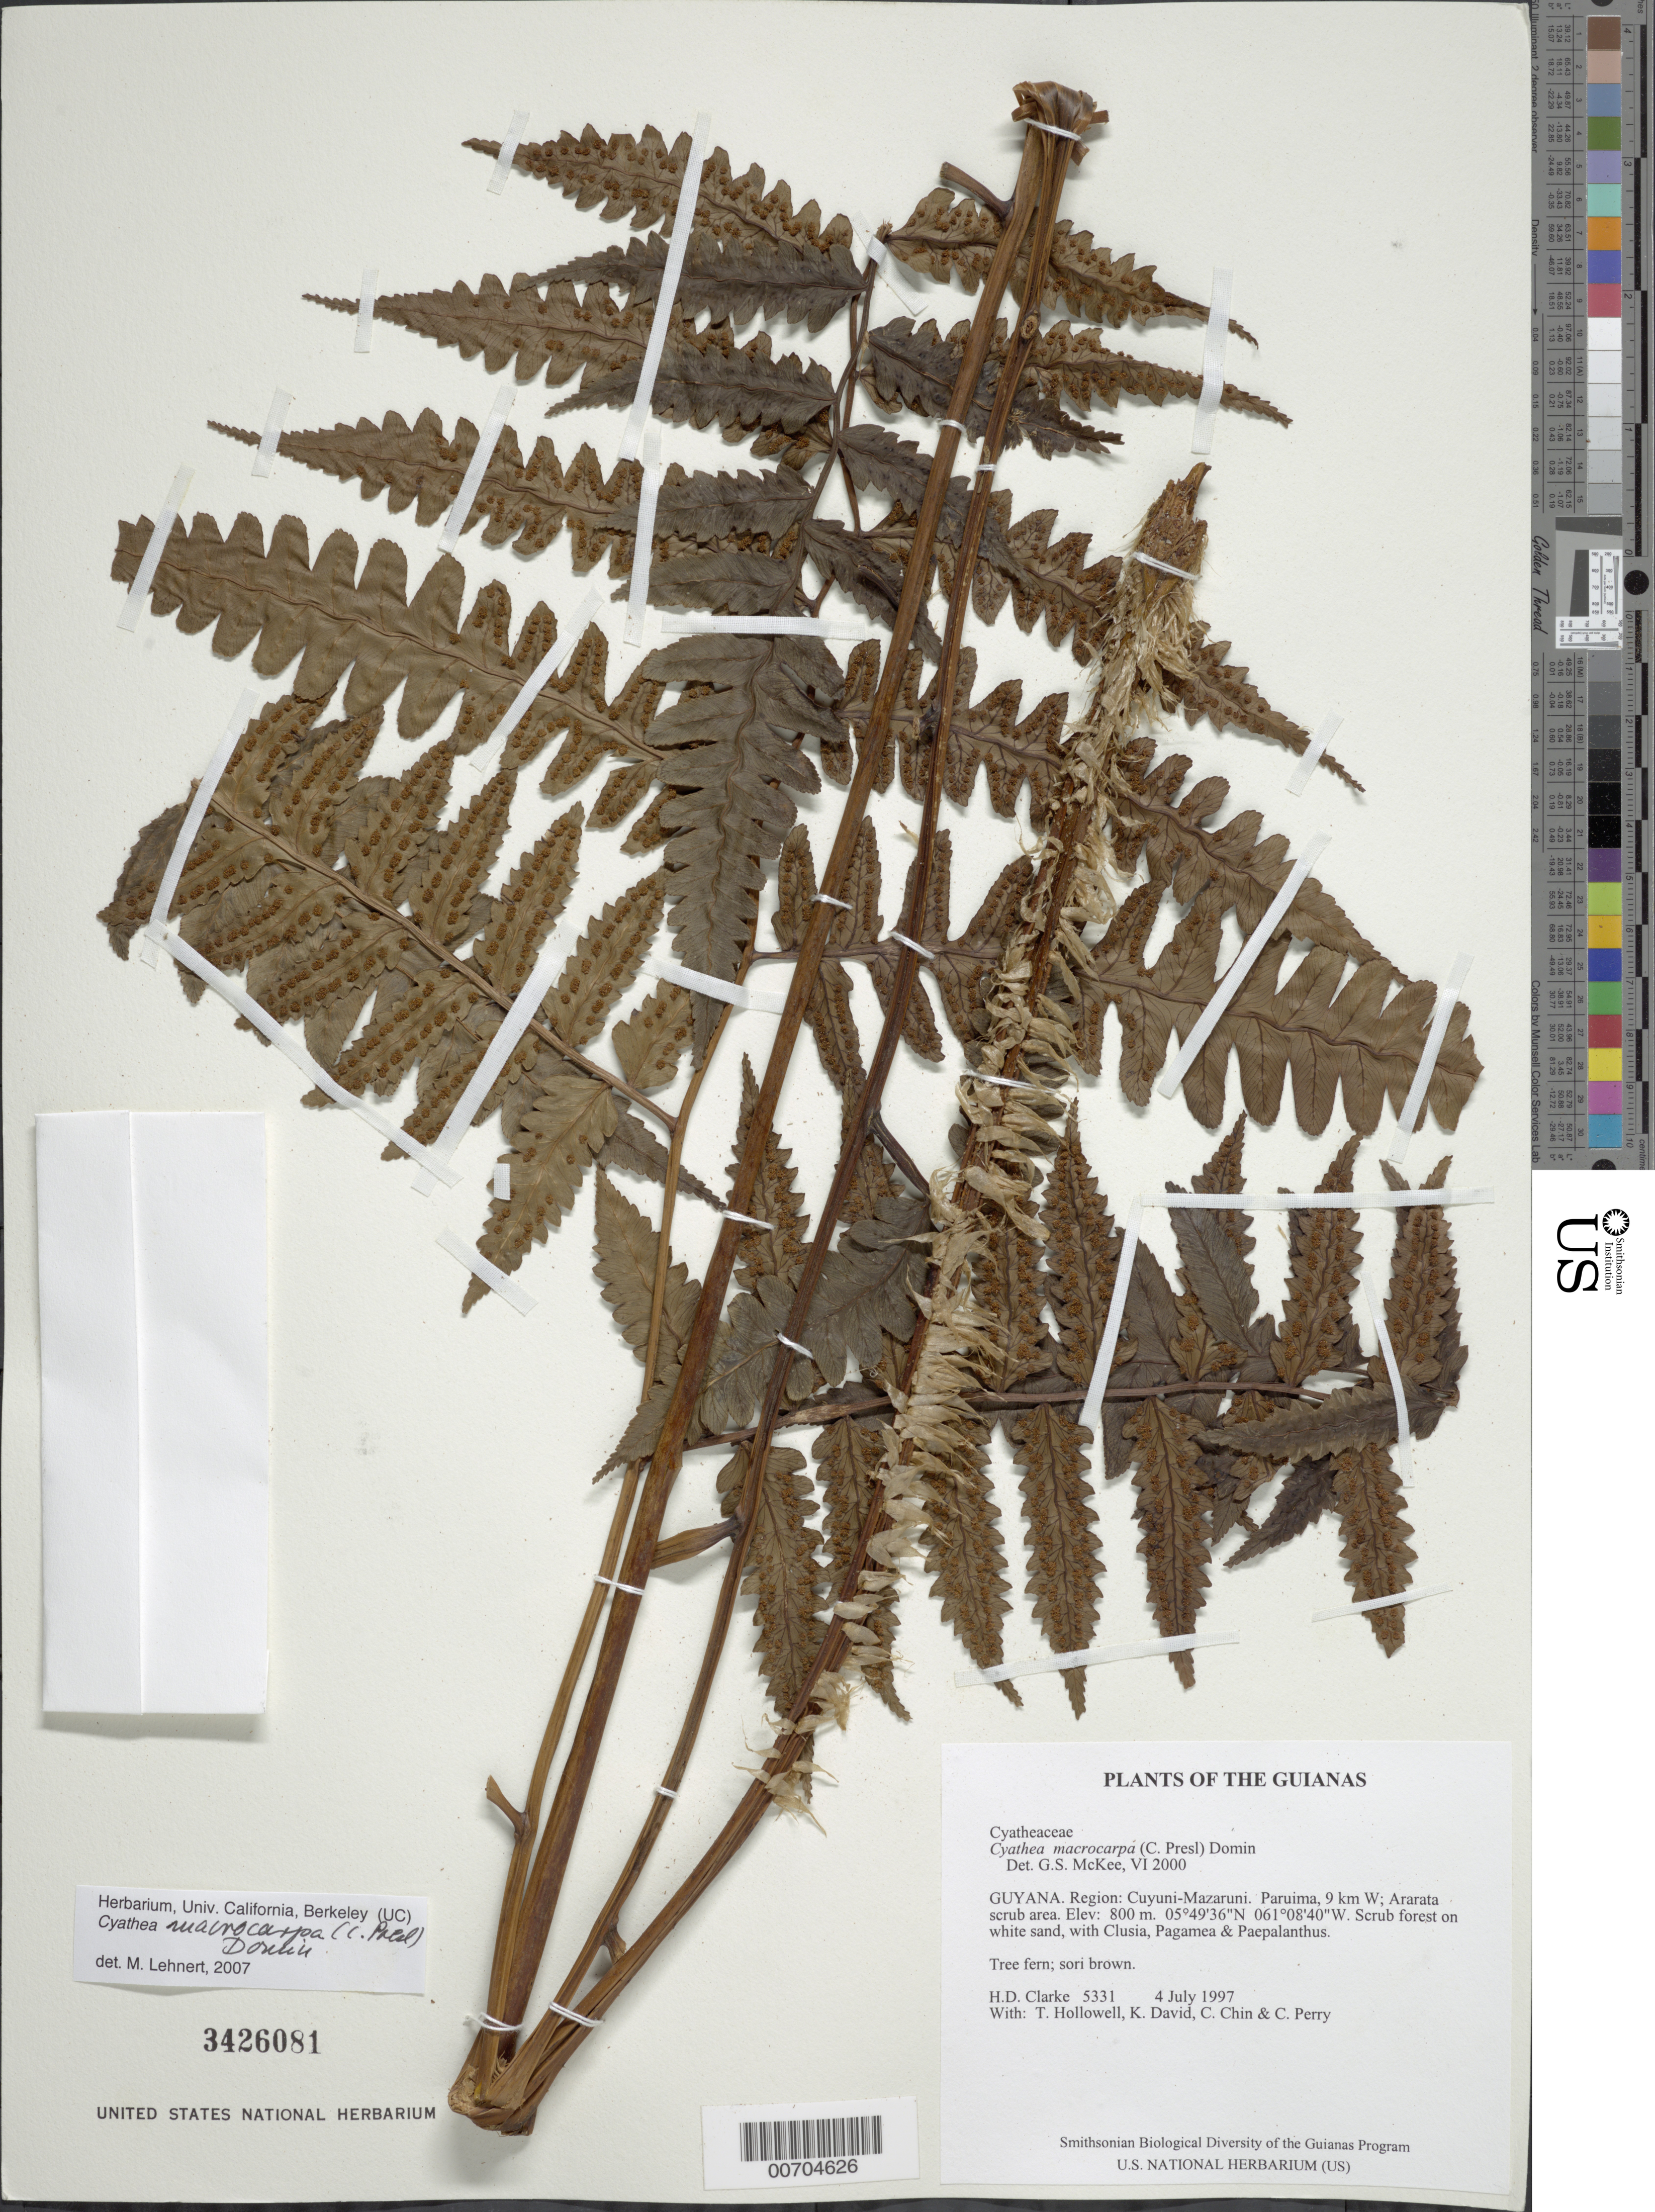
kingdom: Plantae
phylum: Tracheophyta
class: Polypodiopsida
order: Cyatheales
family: Cyatheaceae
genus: Cyathea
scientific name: Cyathea macrocarpa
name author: (C. Presl) Domin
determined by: McKee, G. S., (US), NMNH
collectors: H. D. Clarke, T. Hollowell, K. David, C. Chin & C. Perry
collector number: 5331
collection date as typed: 4 July 1997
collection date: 1997-07-04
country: Guyana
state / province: Cuyuni-Mazaruni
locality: Paruima, 9 km W; Ararata scrub area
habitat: Scrub forest on white sand, with Clusia, Pagamea & Paepalanthus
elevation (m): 800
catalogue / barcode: US 3426081